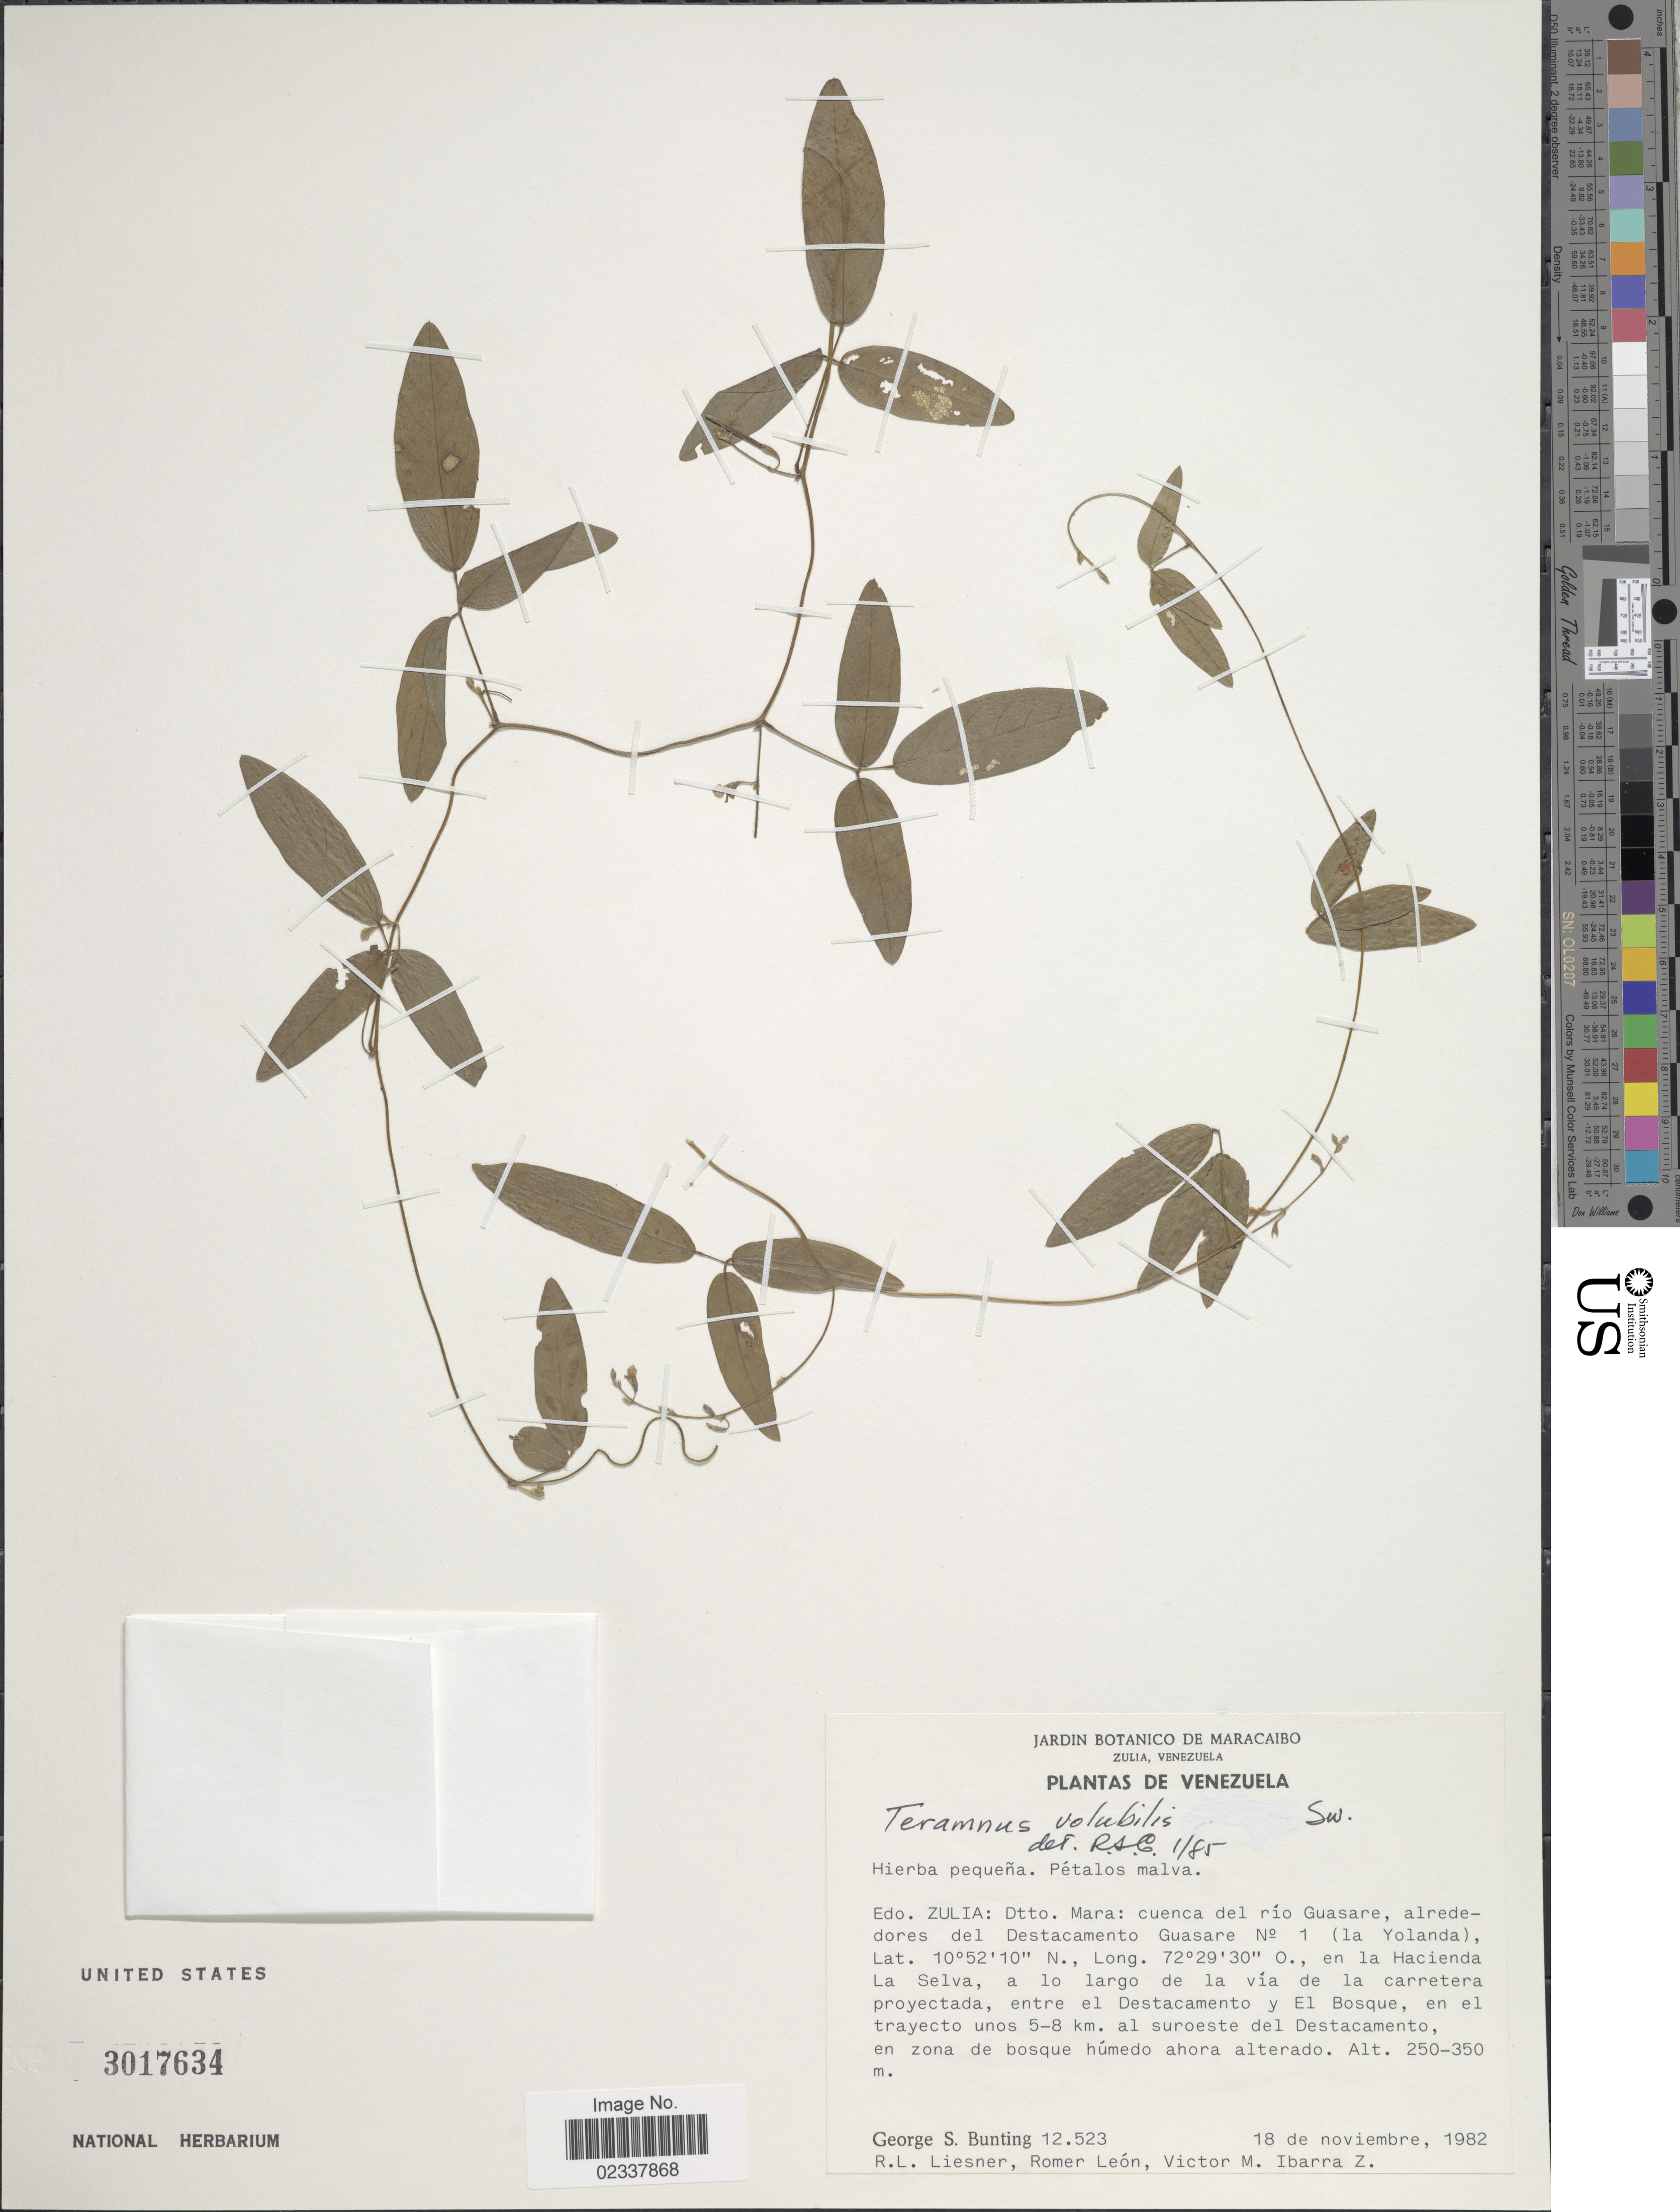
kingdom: Plantae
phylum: Tracheophyta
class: Magnoliopsida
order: Fabales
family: Fabaceae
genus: Teramnus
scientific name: Teramnus volubilis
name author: Sw.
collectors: G. S. Bunting, R. L. Liesner, R. León & V. Ibarra Z.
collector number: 12523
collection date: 1982-11-18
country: Venezuela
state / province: Zulia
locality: Dtto. Mara: cuenca del río Guasare, alredores del Destacamento Guasare N° 1 (la Yolanda), en la Hacienda La Selva, a lo largo de la vía de la carretera proyectada, entre el Destacamento y El Bosque, en el trayecto unos 5-8 km al suroeste del Destacamento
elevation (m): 250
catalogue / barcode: US 3017634